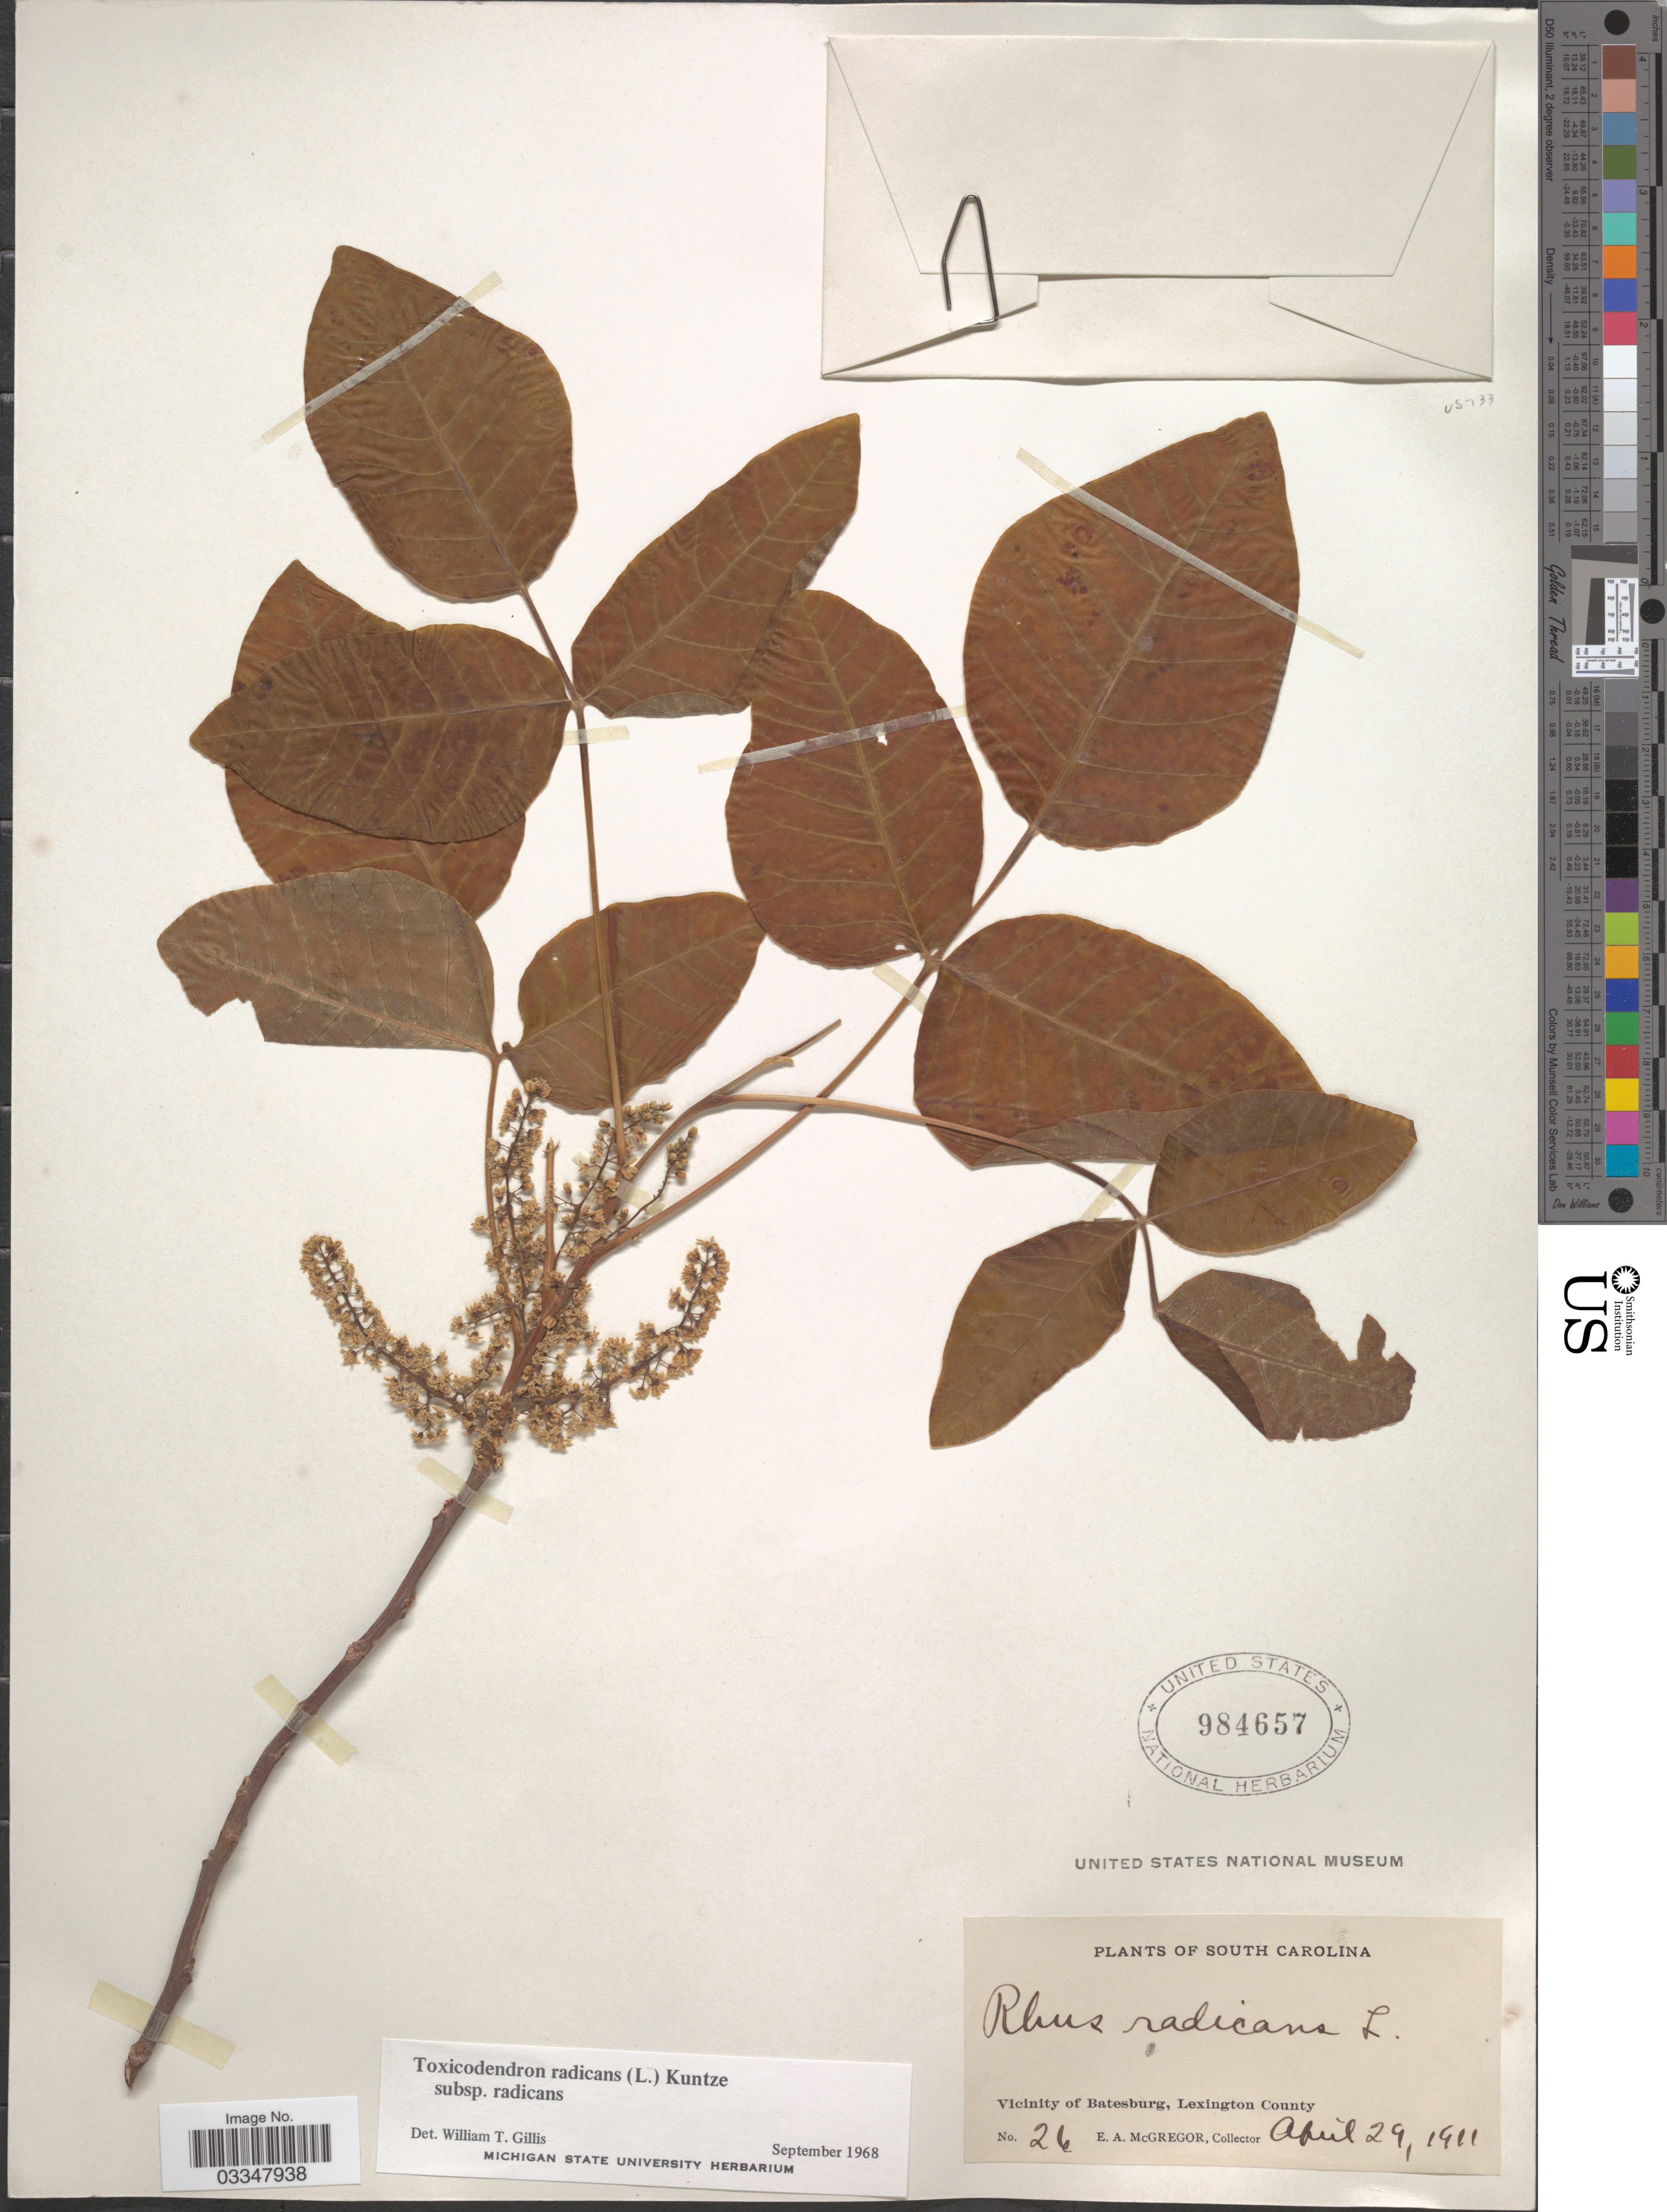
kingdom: Plantae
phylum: Tracheophyta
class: Magnoliopsida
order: Sapindales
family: Anacardiaceae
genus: Toxicodendron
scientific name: Toxicodendron radicans subsp. radicans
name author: (L.) Kuntze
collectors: E. A. McGregor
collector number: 26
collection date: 1911-04-29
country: United States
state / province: South Carolina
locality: Vicinity of Batesburg, Lexington County.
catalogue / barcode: US 984657